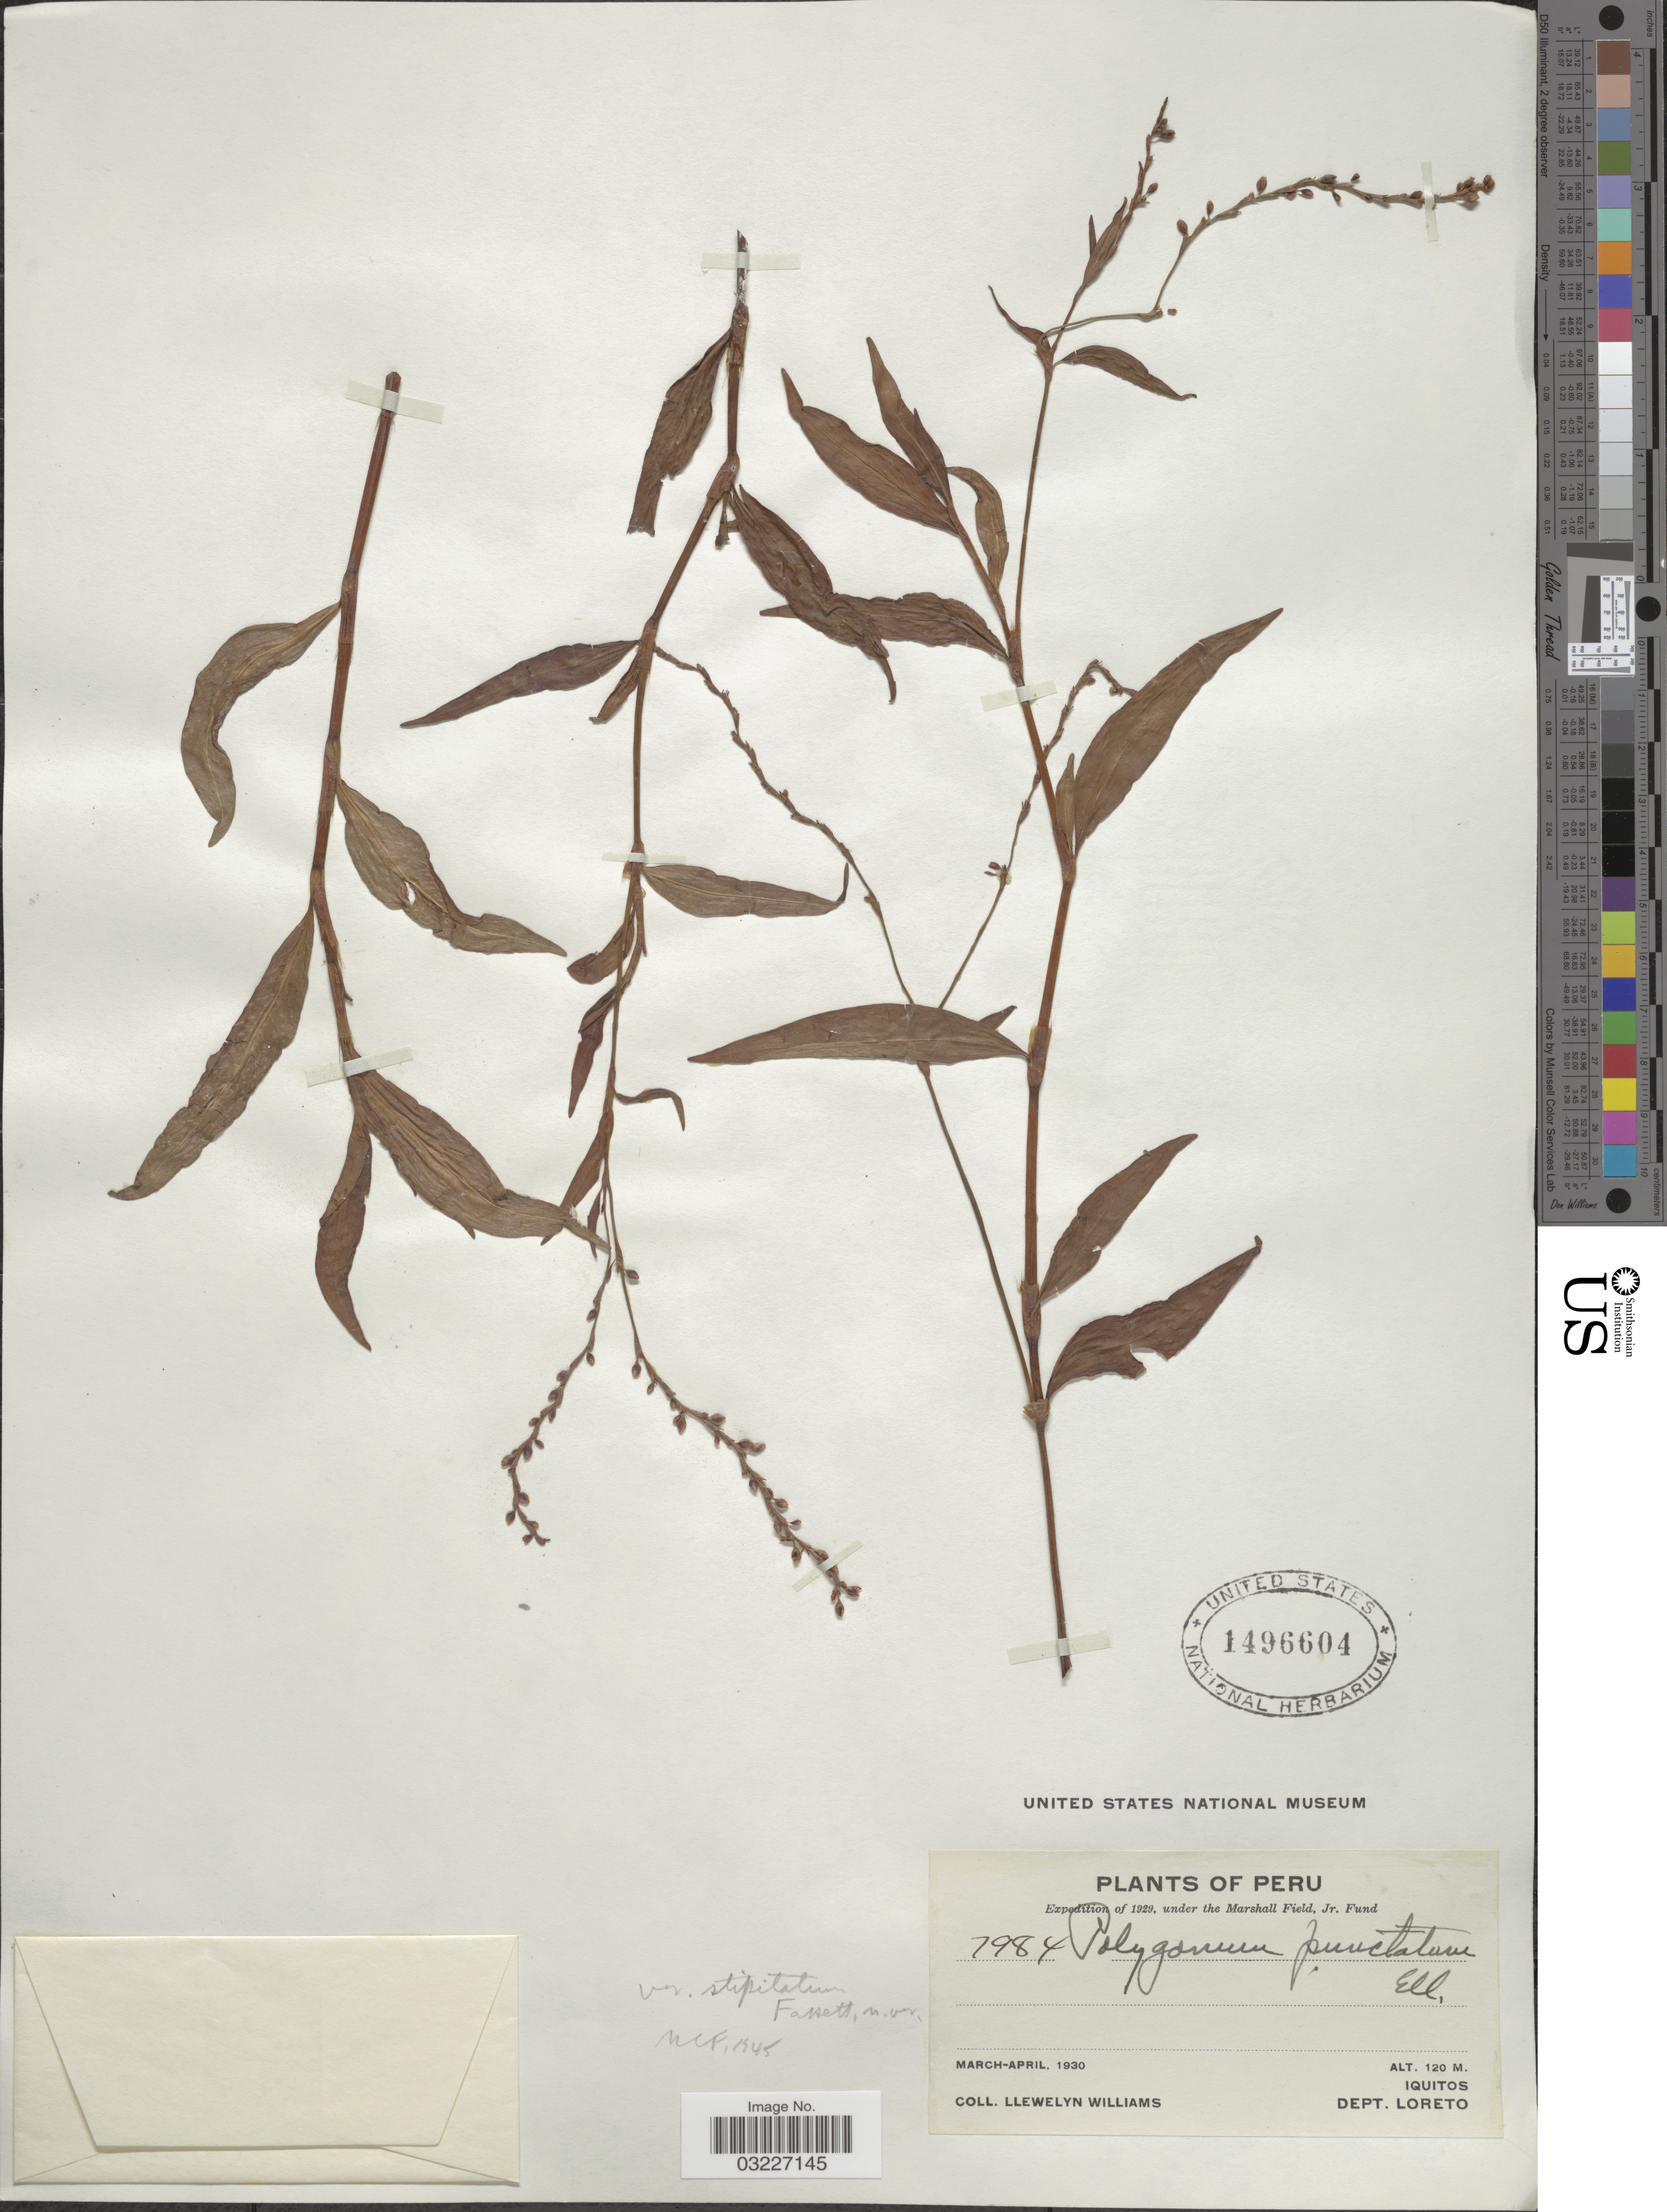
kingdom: Plantae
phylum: Tracheophyta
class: Magnoliopsida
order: Caryophyllales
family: Polygonaceae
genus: Persicaria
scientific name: Persicaria punctata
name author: (Elliott) Small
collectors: Ll. Williams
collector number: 7984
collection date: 1930-03/1930-04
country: Peru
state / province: Loreto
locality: Iquitos. Dept. Loreto.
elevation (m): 120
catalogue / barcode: US 1496604